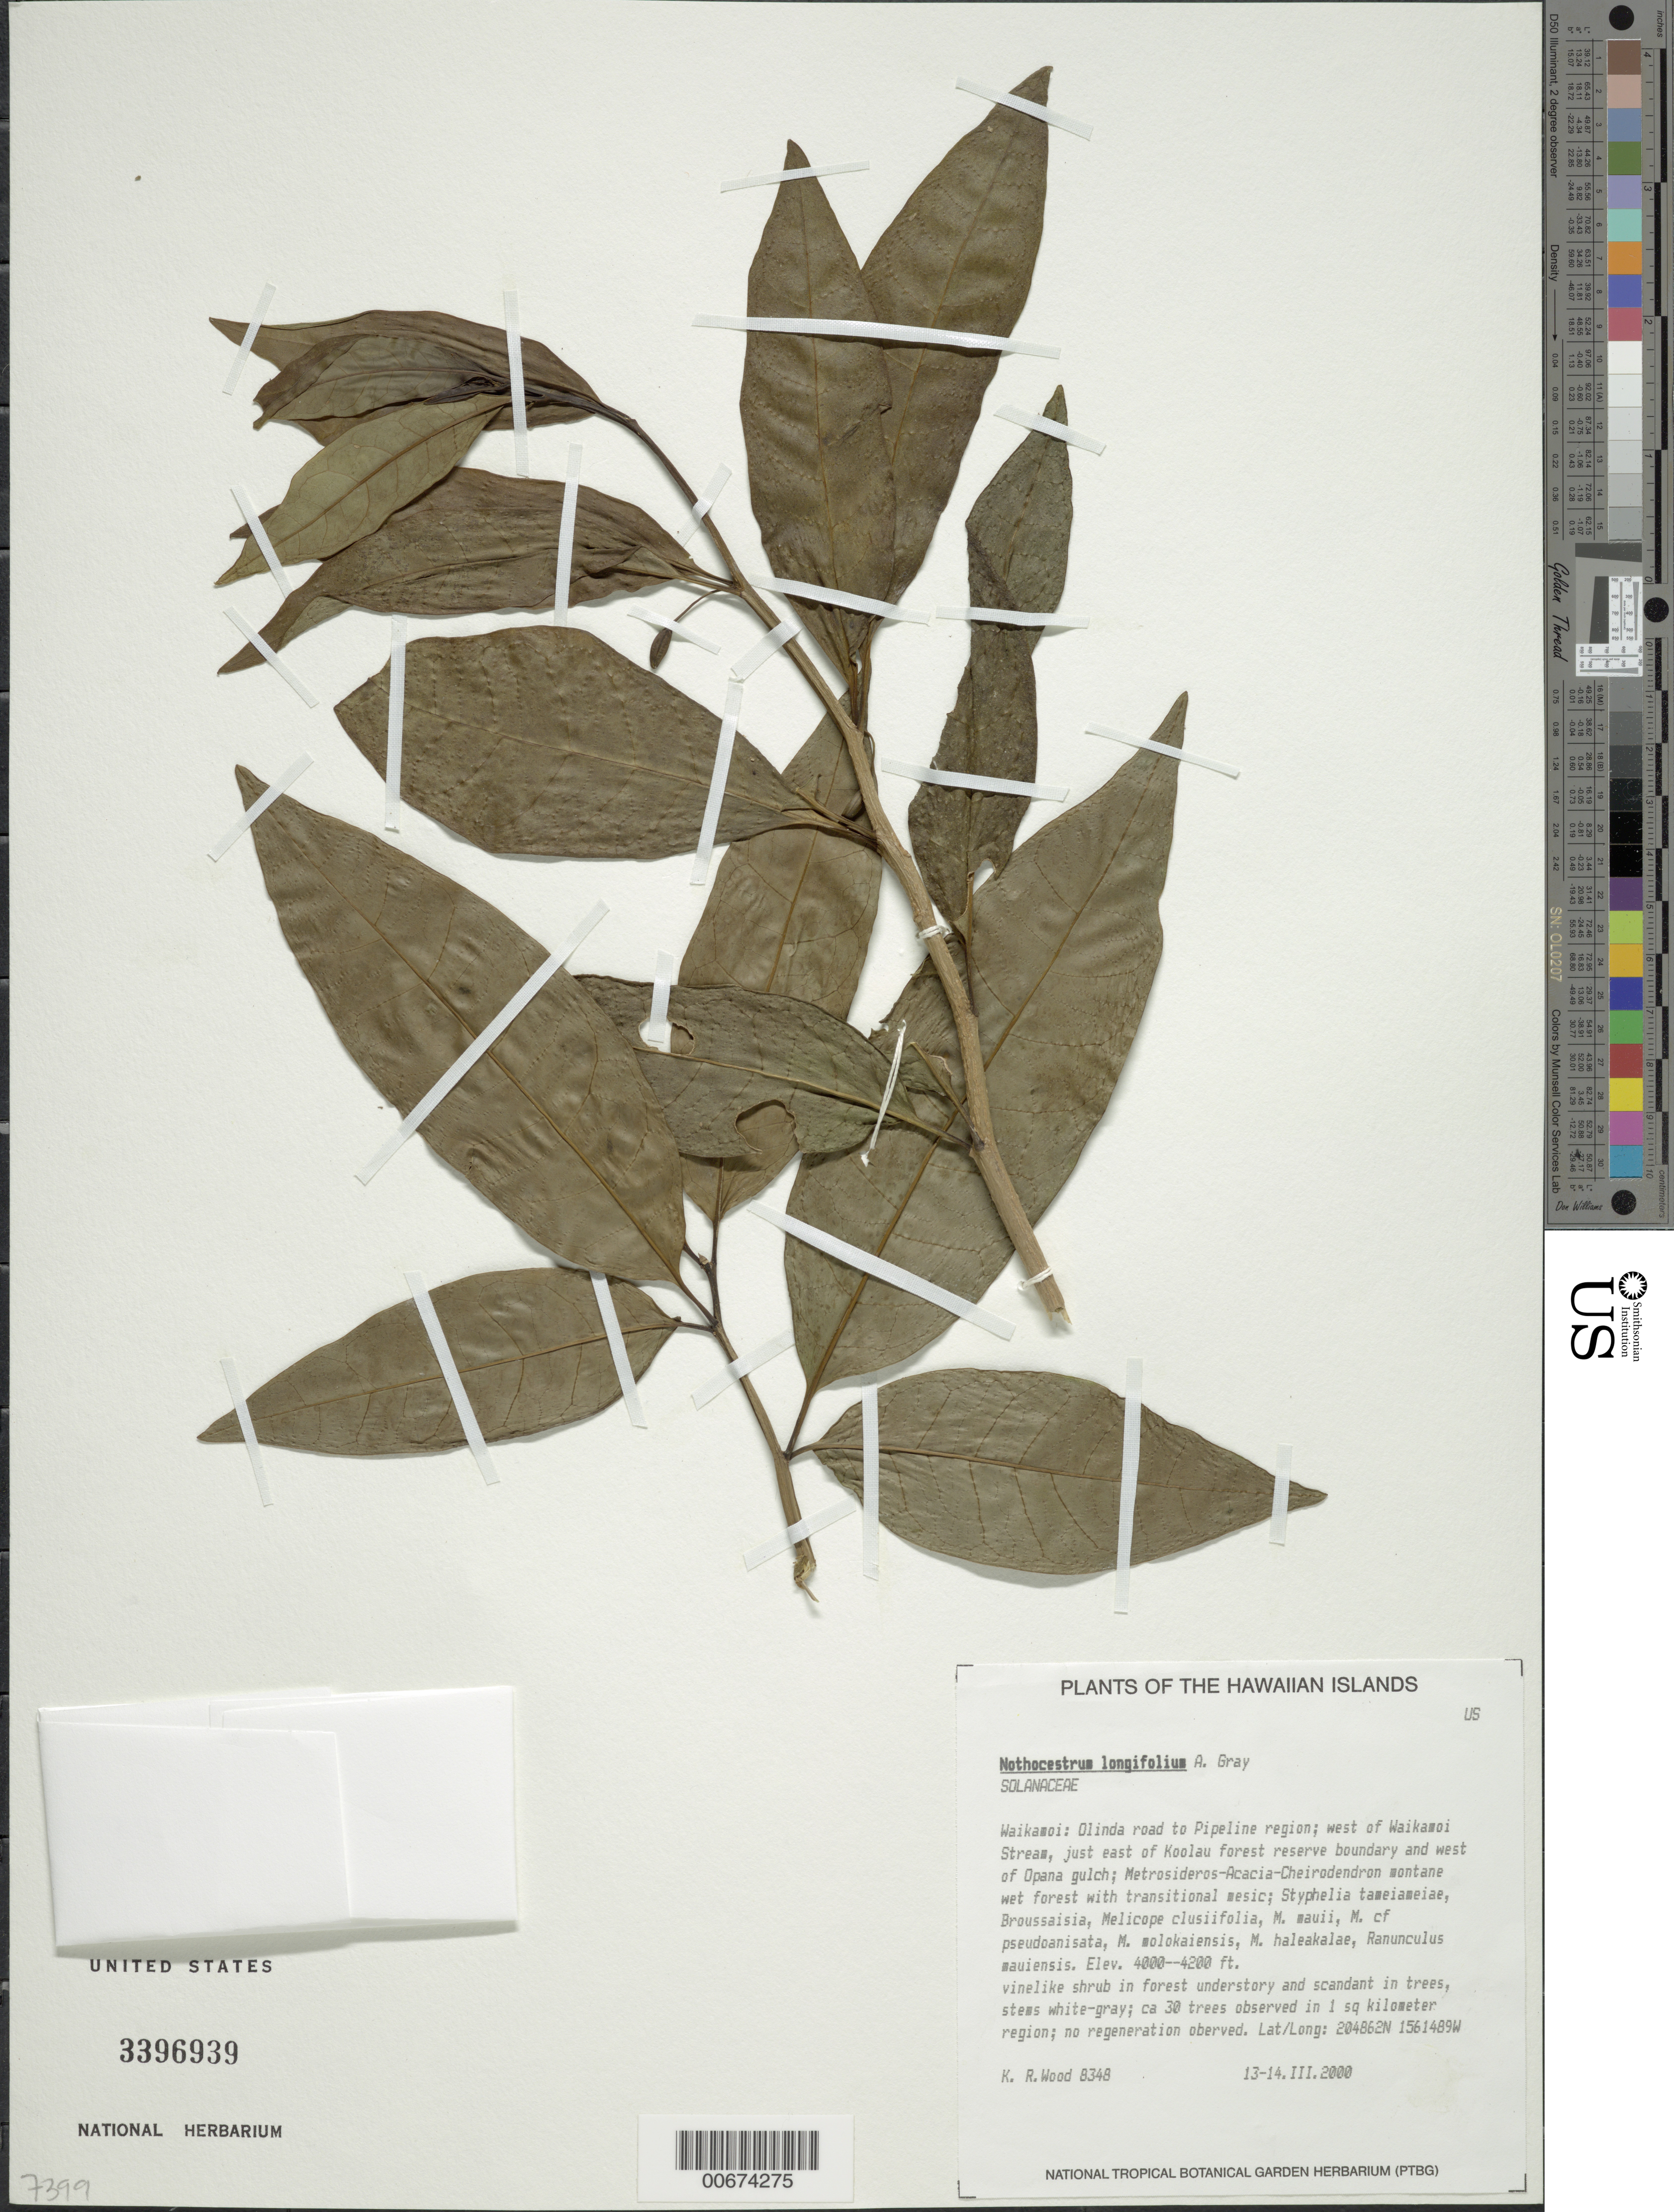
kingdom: Plantae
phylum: Tracheophyta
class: Magnoliopsida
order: Solanales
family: Solanaceae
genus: Nothocestrum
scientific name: Nothocestrum longifolium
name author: A. Gray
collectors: K. R. Wood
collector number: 8348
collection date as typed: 13 Mar 2000 to 14 Mar 2000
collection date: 2000-03-13/2000-03-14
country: United States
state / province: Hawaii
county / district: Maui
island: Maui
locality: Waikamoi: Olinda road to Pipeline region; west of Waikamoi Stream, just east of Koolau forest reserve boundary and west of Opana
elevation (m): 1219.2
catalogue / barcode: US 339939